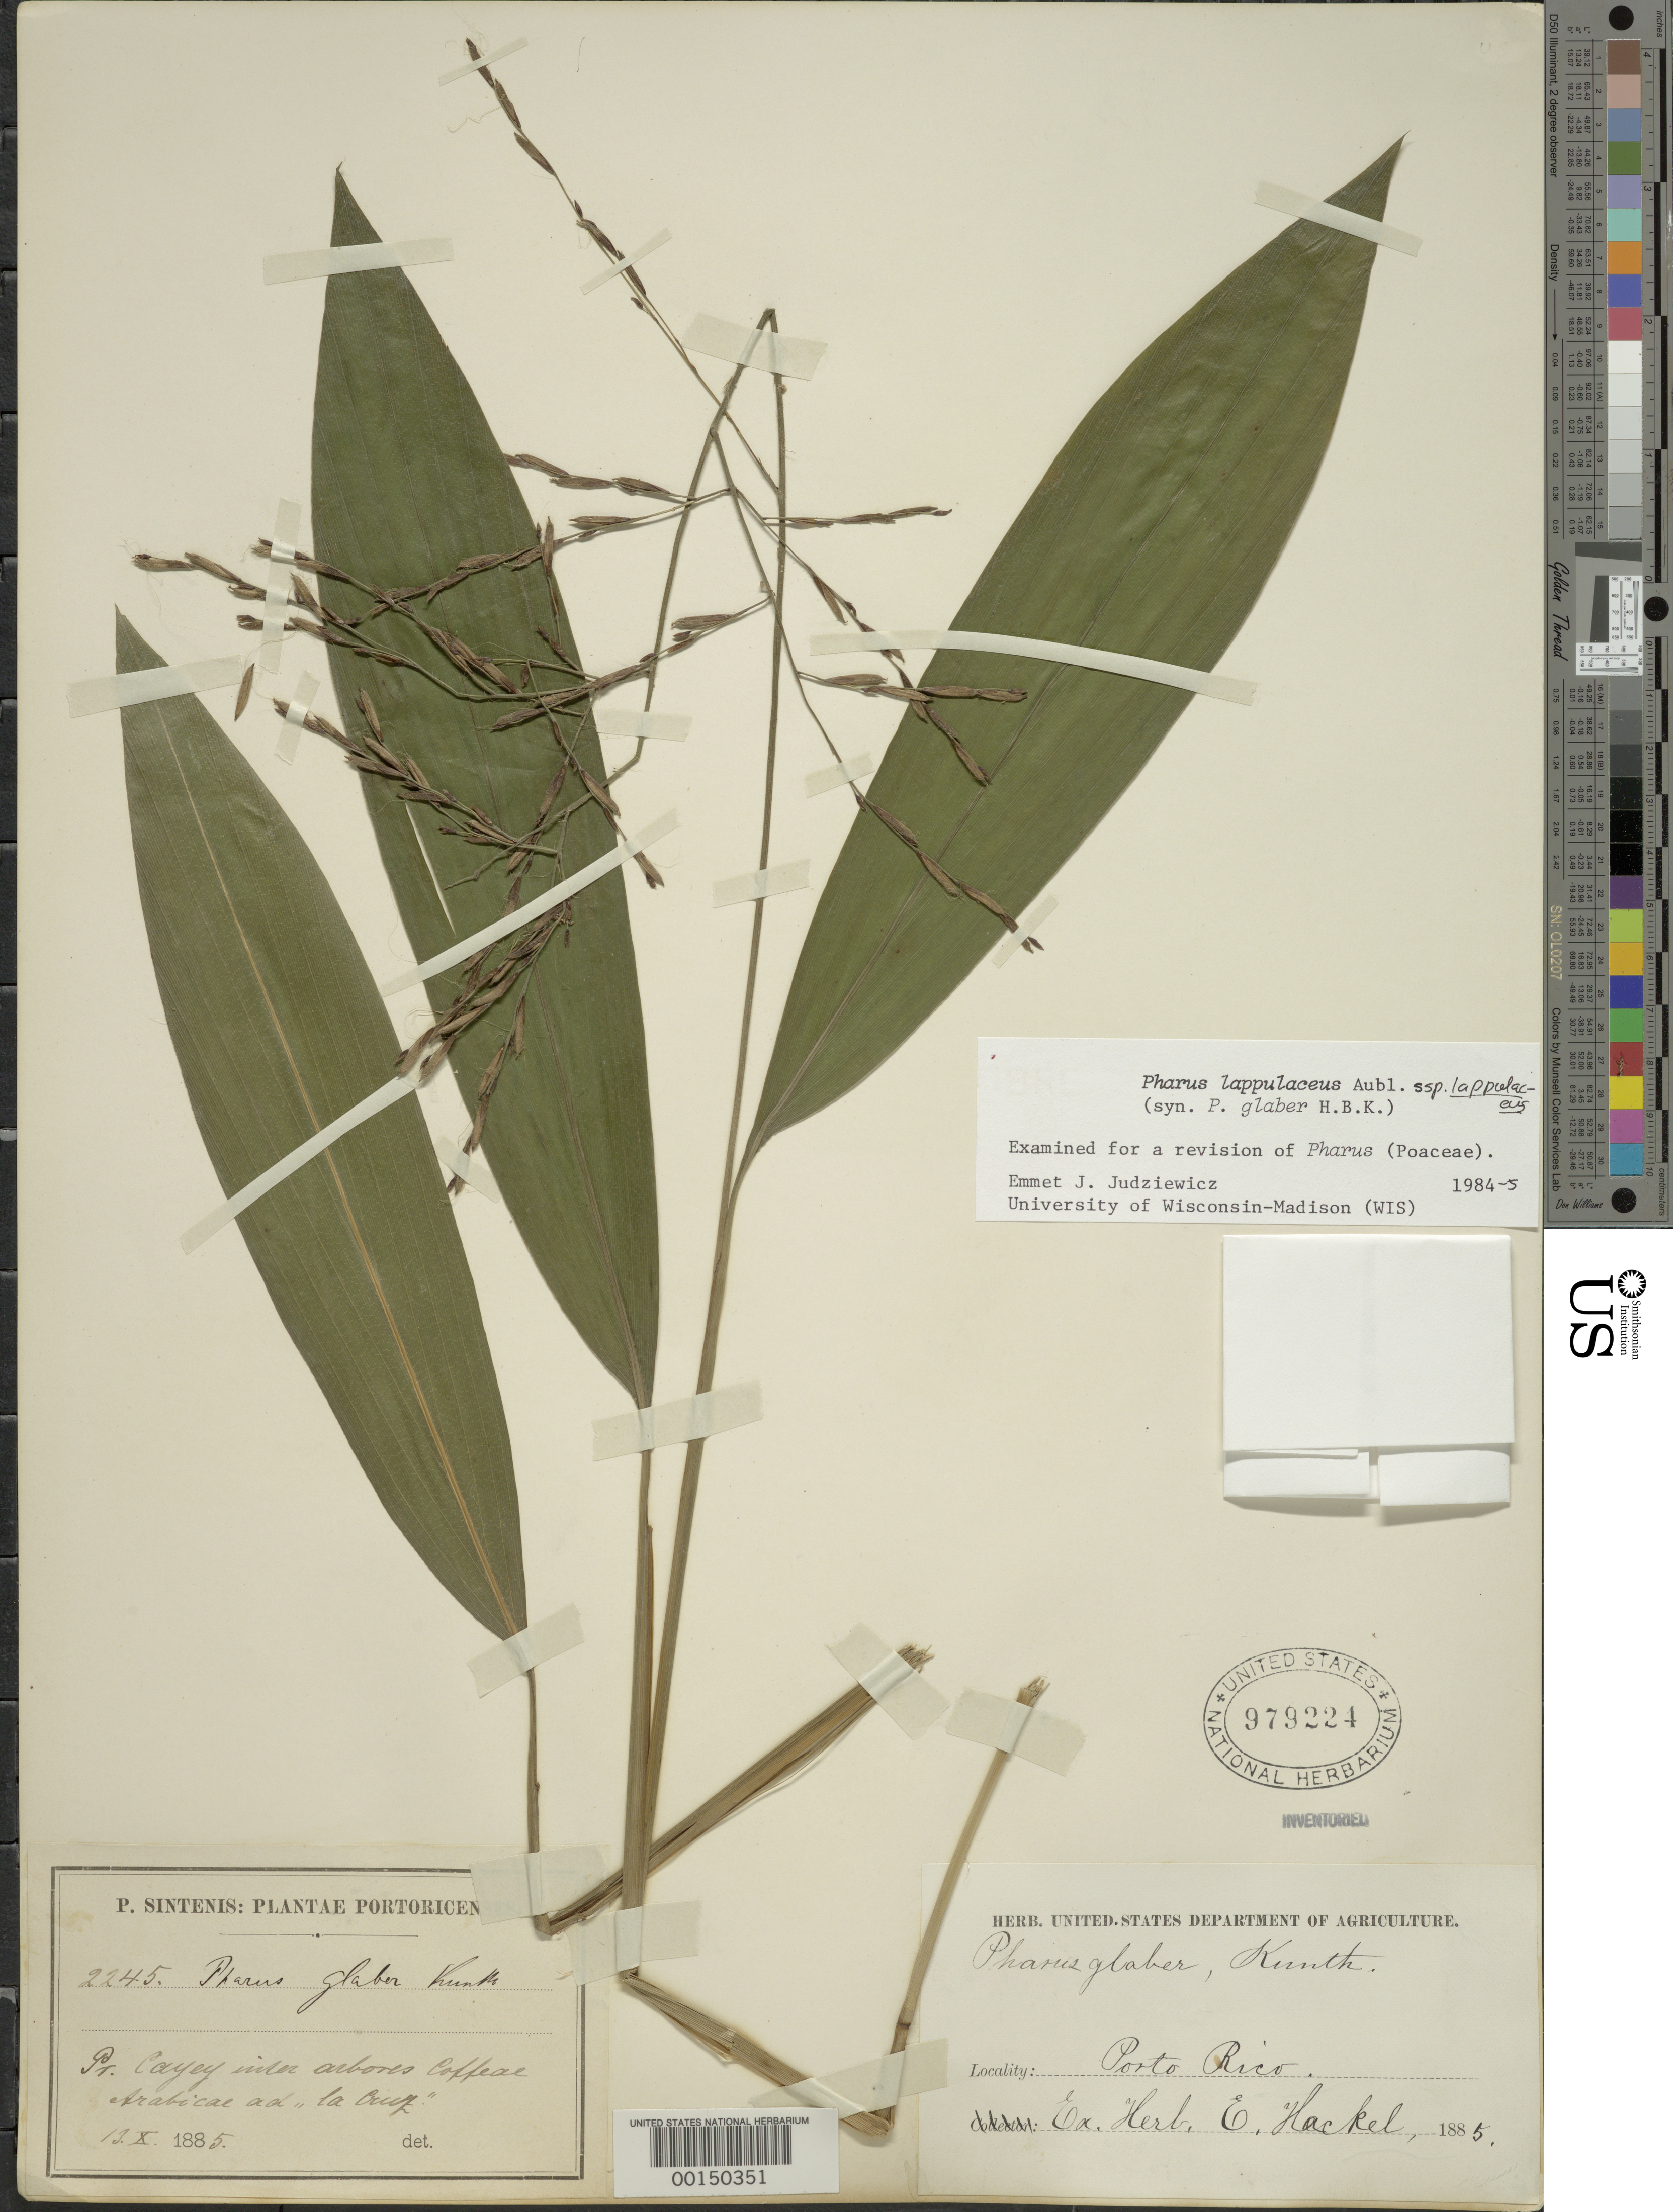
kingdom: Plantae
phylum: Tracheophyta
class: Liliopsida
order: Poales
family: Poaceae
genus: Pharus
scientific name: Pharus lappulaceus subsp. lappulaceus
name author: Aubl.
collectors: P. Sintenis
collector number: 2245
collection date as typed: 13 Oct 1885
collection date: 1885-10-13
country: Puerto Rico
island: Greater Antilles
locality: Cayey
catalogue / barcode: US 979224